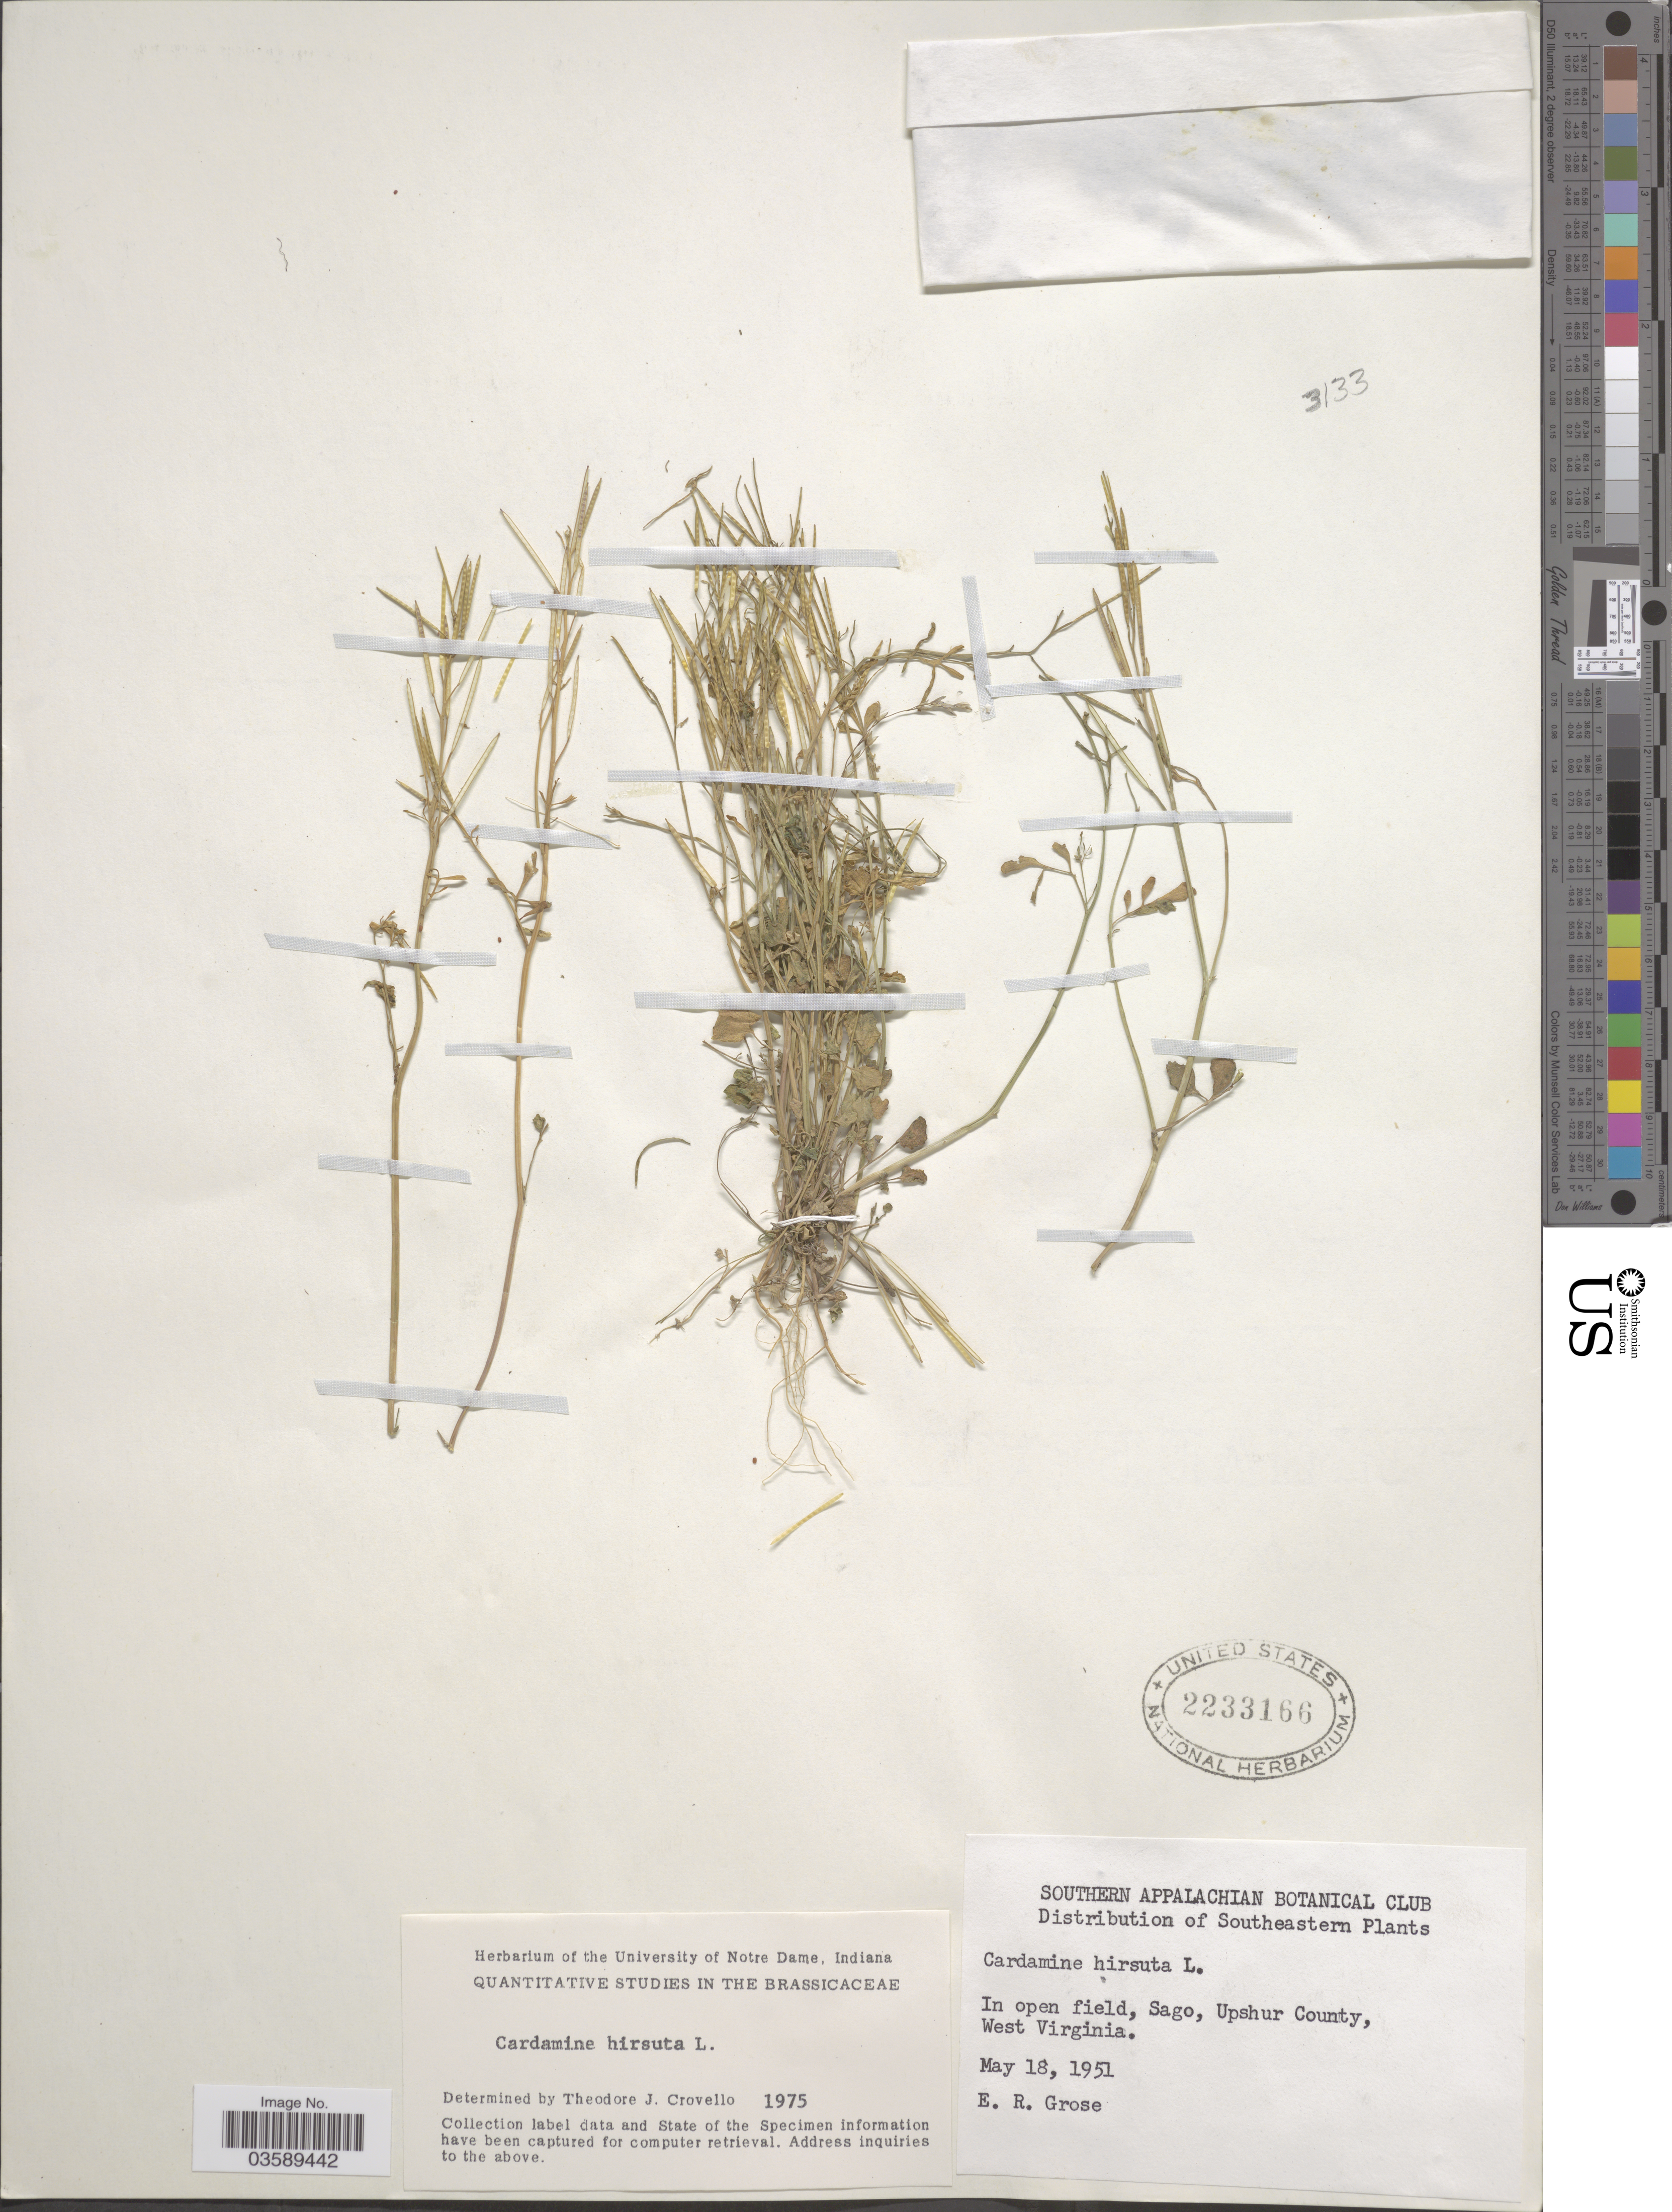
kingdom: Plantae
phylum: Tracheophyta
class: Magnoliopsida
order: Brassicales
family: Brassicaceae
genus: Cardamine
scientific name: Cardamine hirsuta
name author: L.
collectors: E. Grose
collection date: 1951-05-18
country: United States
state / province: West Virginia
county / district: Upshur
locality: In open field, Sago, Upshur County.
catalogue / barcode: US 2233166